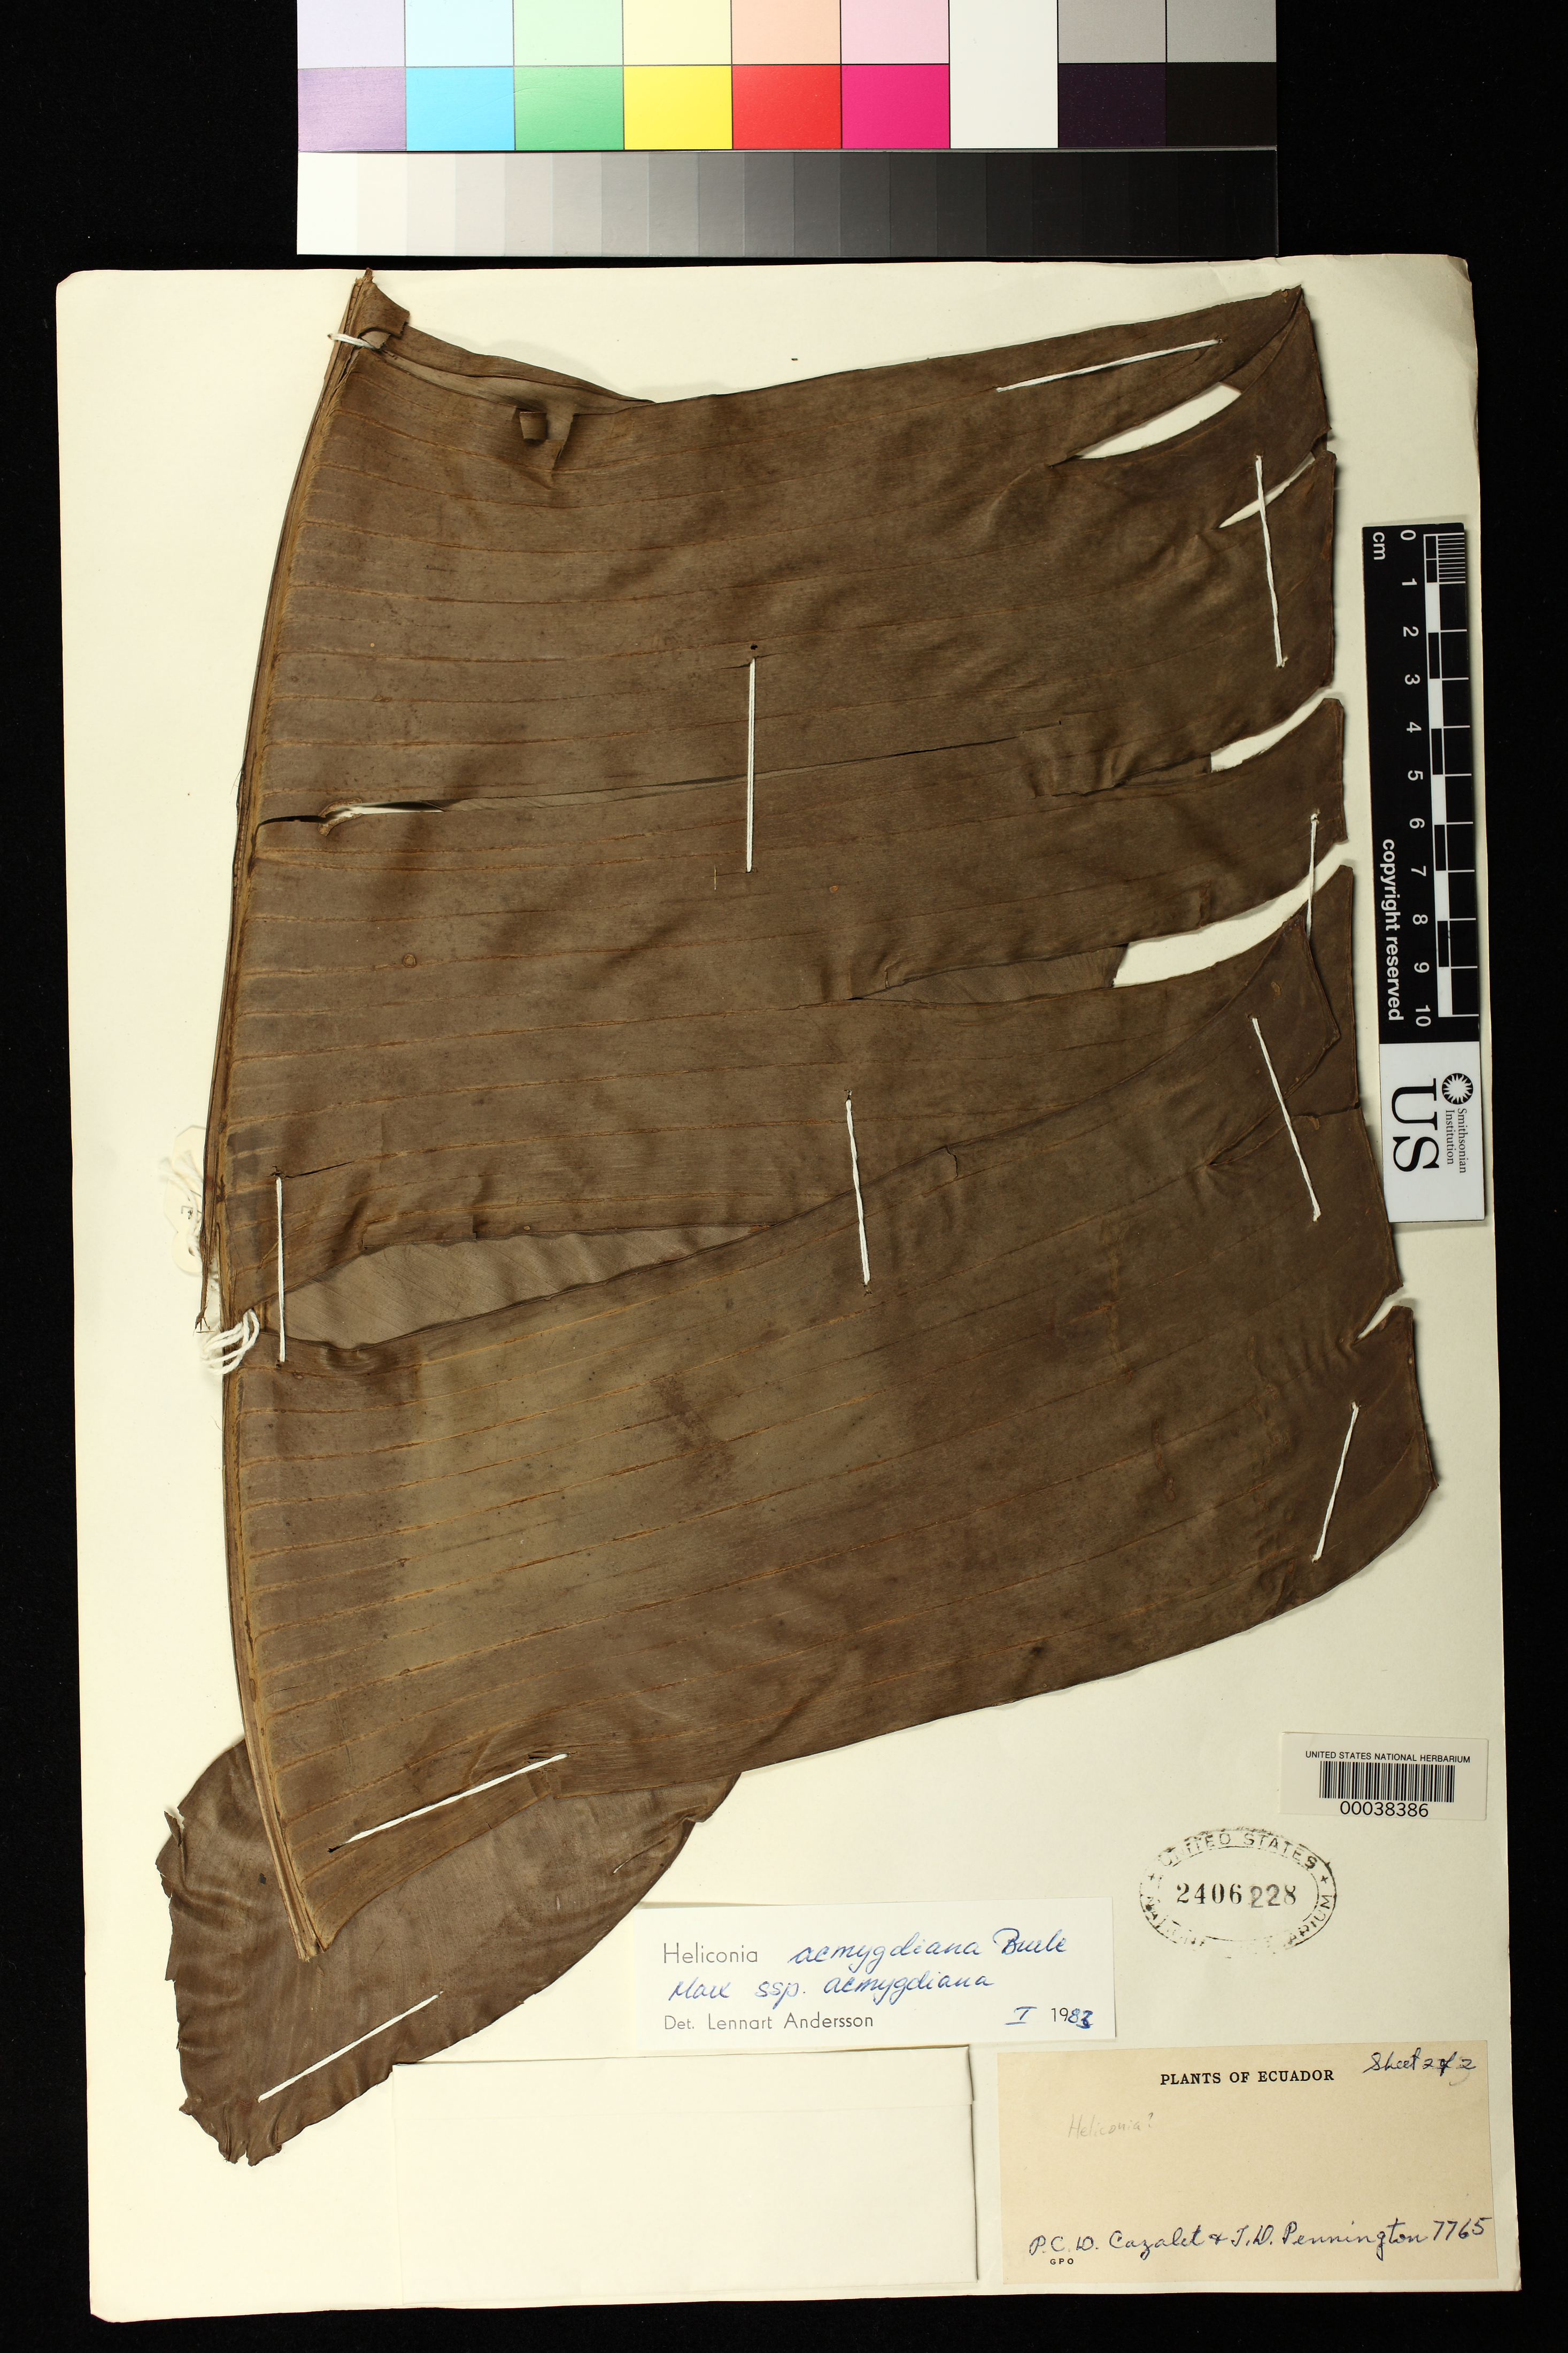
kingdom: Plantae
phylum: Tracheophyta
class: Liliopsida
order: Zingiberales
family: Heliconiaceae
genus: Heliconia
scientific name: Heliconia aemygdiana subsp. aemygdiana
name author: Burle-Marx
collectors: P. Cazalet & T. D. Pennington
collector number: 7765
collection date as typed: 13 Feb 1962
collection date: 1962-02-13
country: Ecuador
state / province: Morona-Santiago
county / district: Taisha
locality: Prov. Santiago-Zamora; taisha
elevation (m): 457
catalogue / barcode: US 2406228